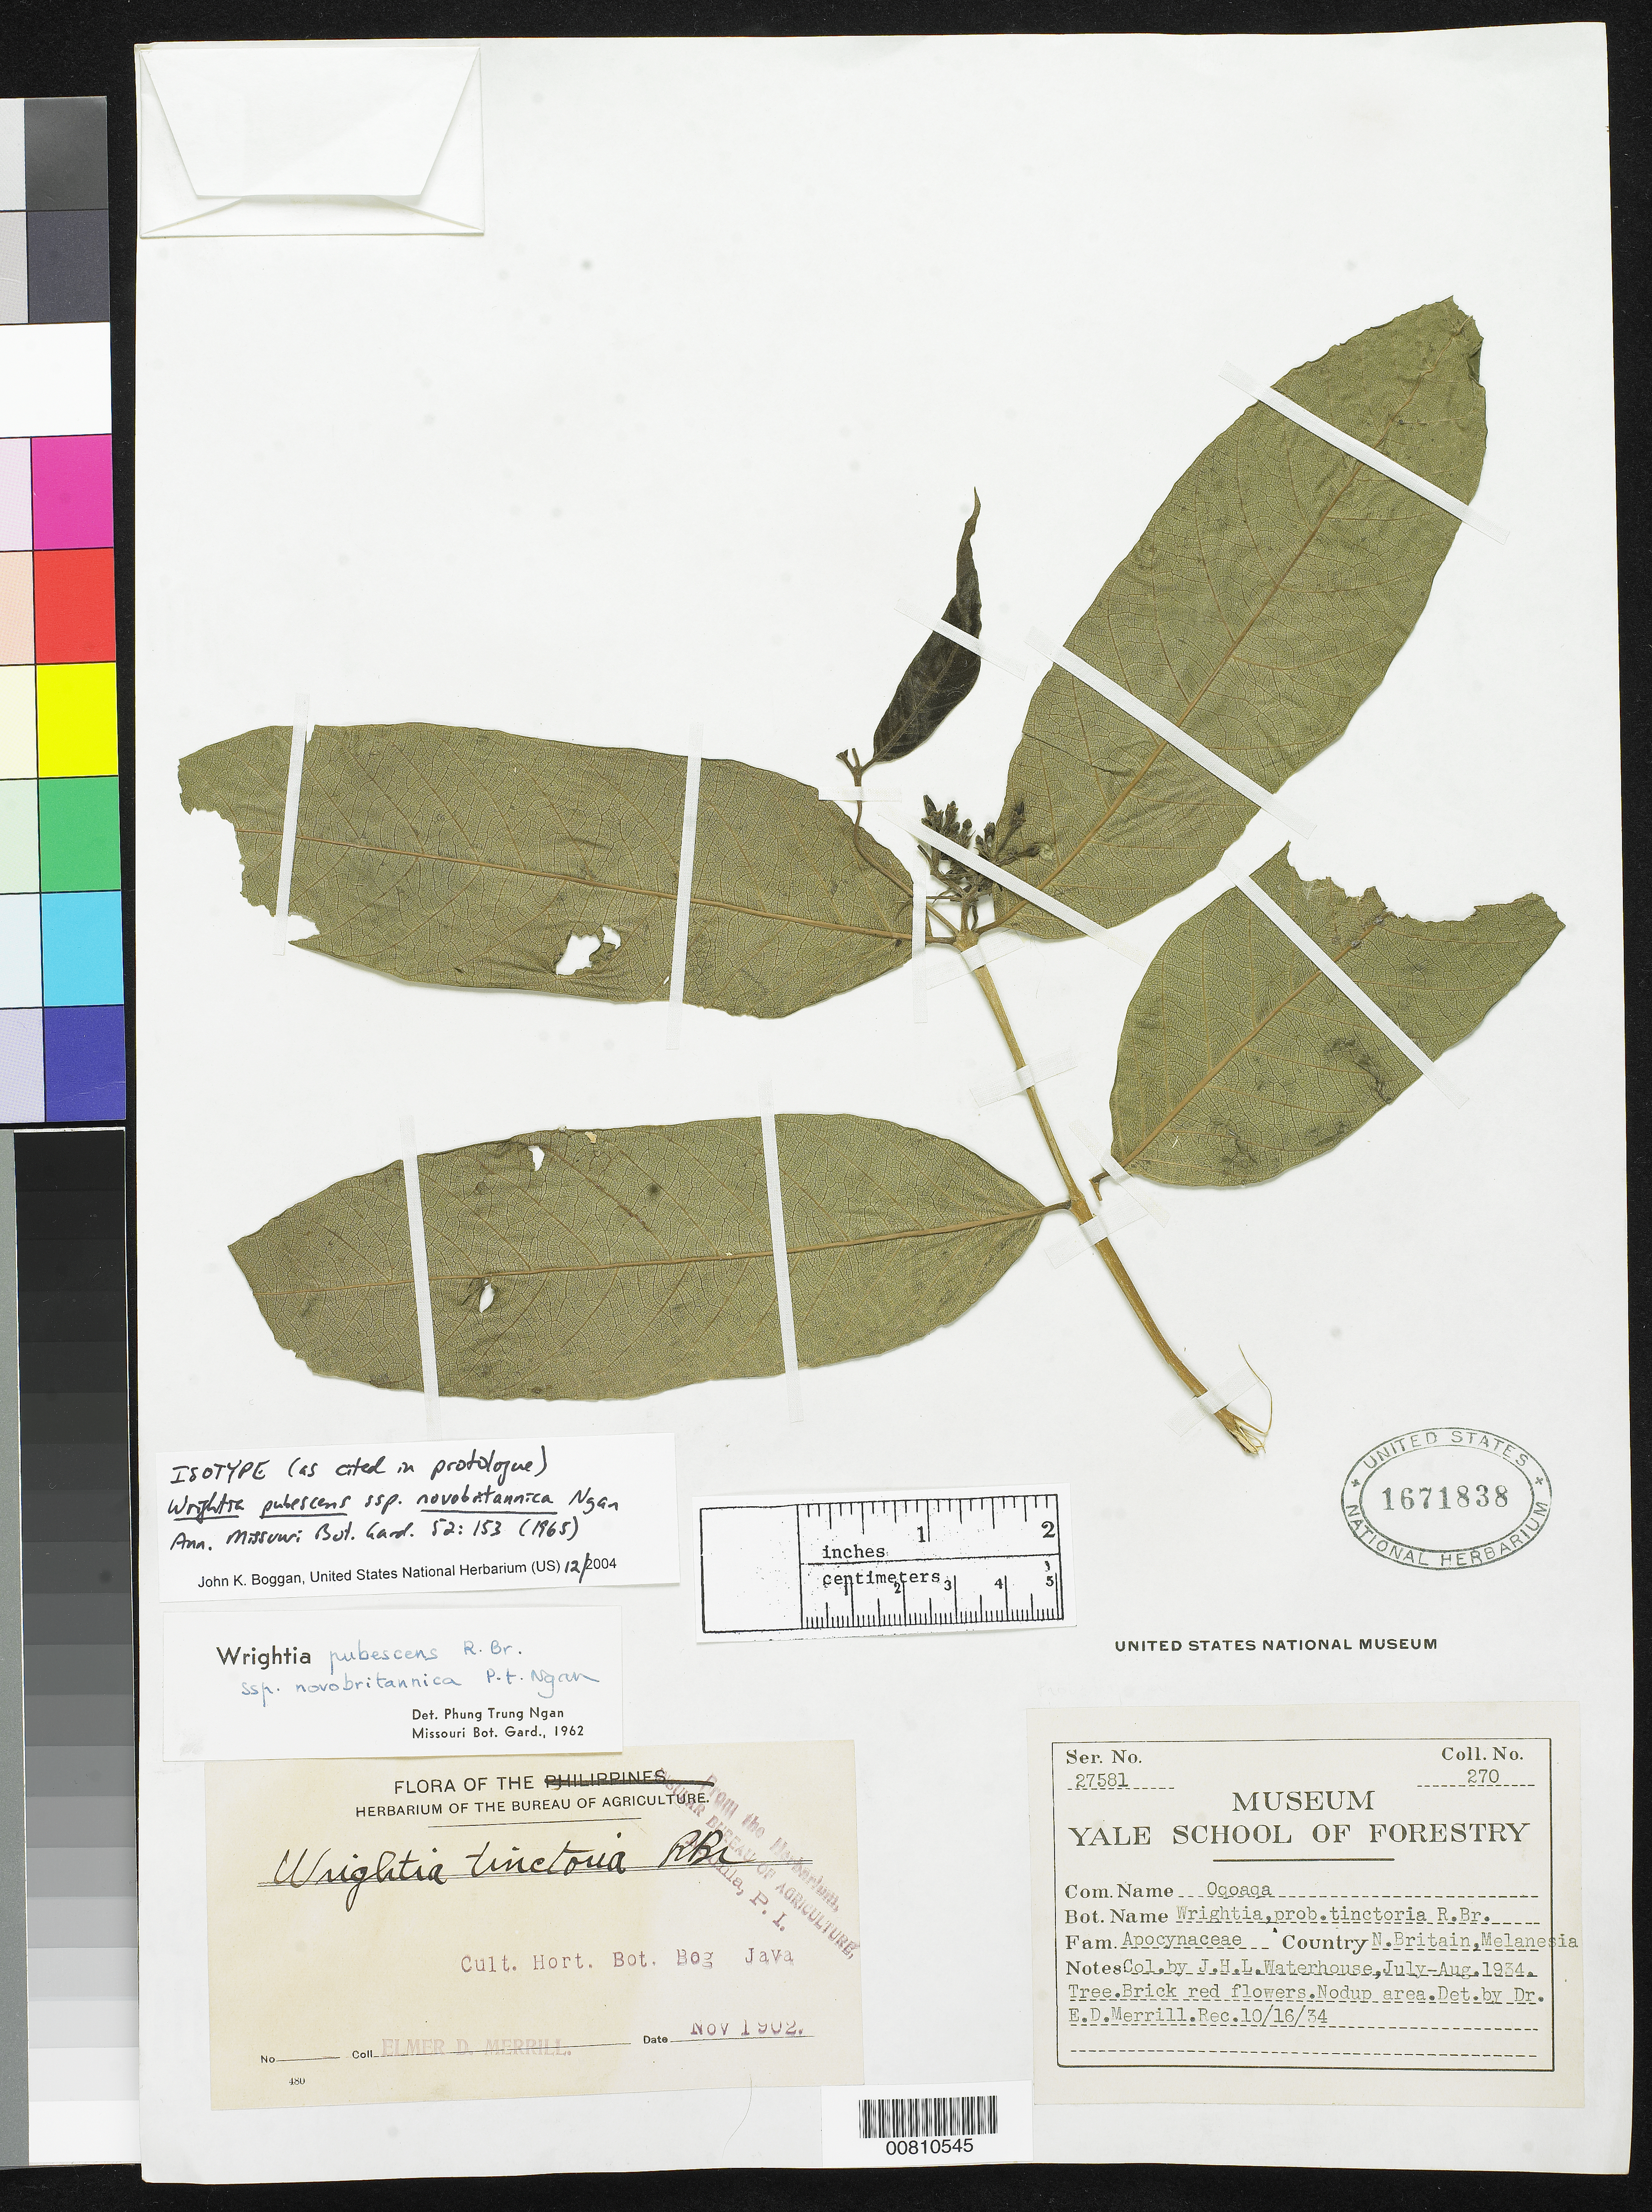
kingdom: Plantae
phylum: Tracheophyta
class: Magnoliopsida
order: Gentianales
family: Apocynaceae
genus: Wrightia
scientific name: Wrightia pubescens subsp. novobritannica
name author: Ngan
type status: Isotype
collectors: J. Waterhouse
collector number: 270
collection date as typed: Jul 1934 to Aug 1934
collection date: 1934-07/1934-08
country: Papua New Guinea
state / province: East New Britain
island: New Britain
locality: N. Britain, Melanesia. Nodup area.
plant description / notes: According to additional label attached, "Cult. Hort. Bog. Java, coll. Elmer D. Merrill, Nov. 1902."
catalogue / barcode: US 1671838